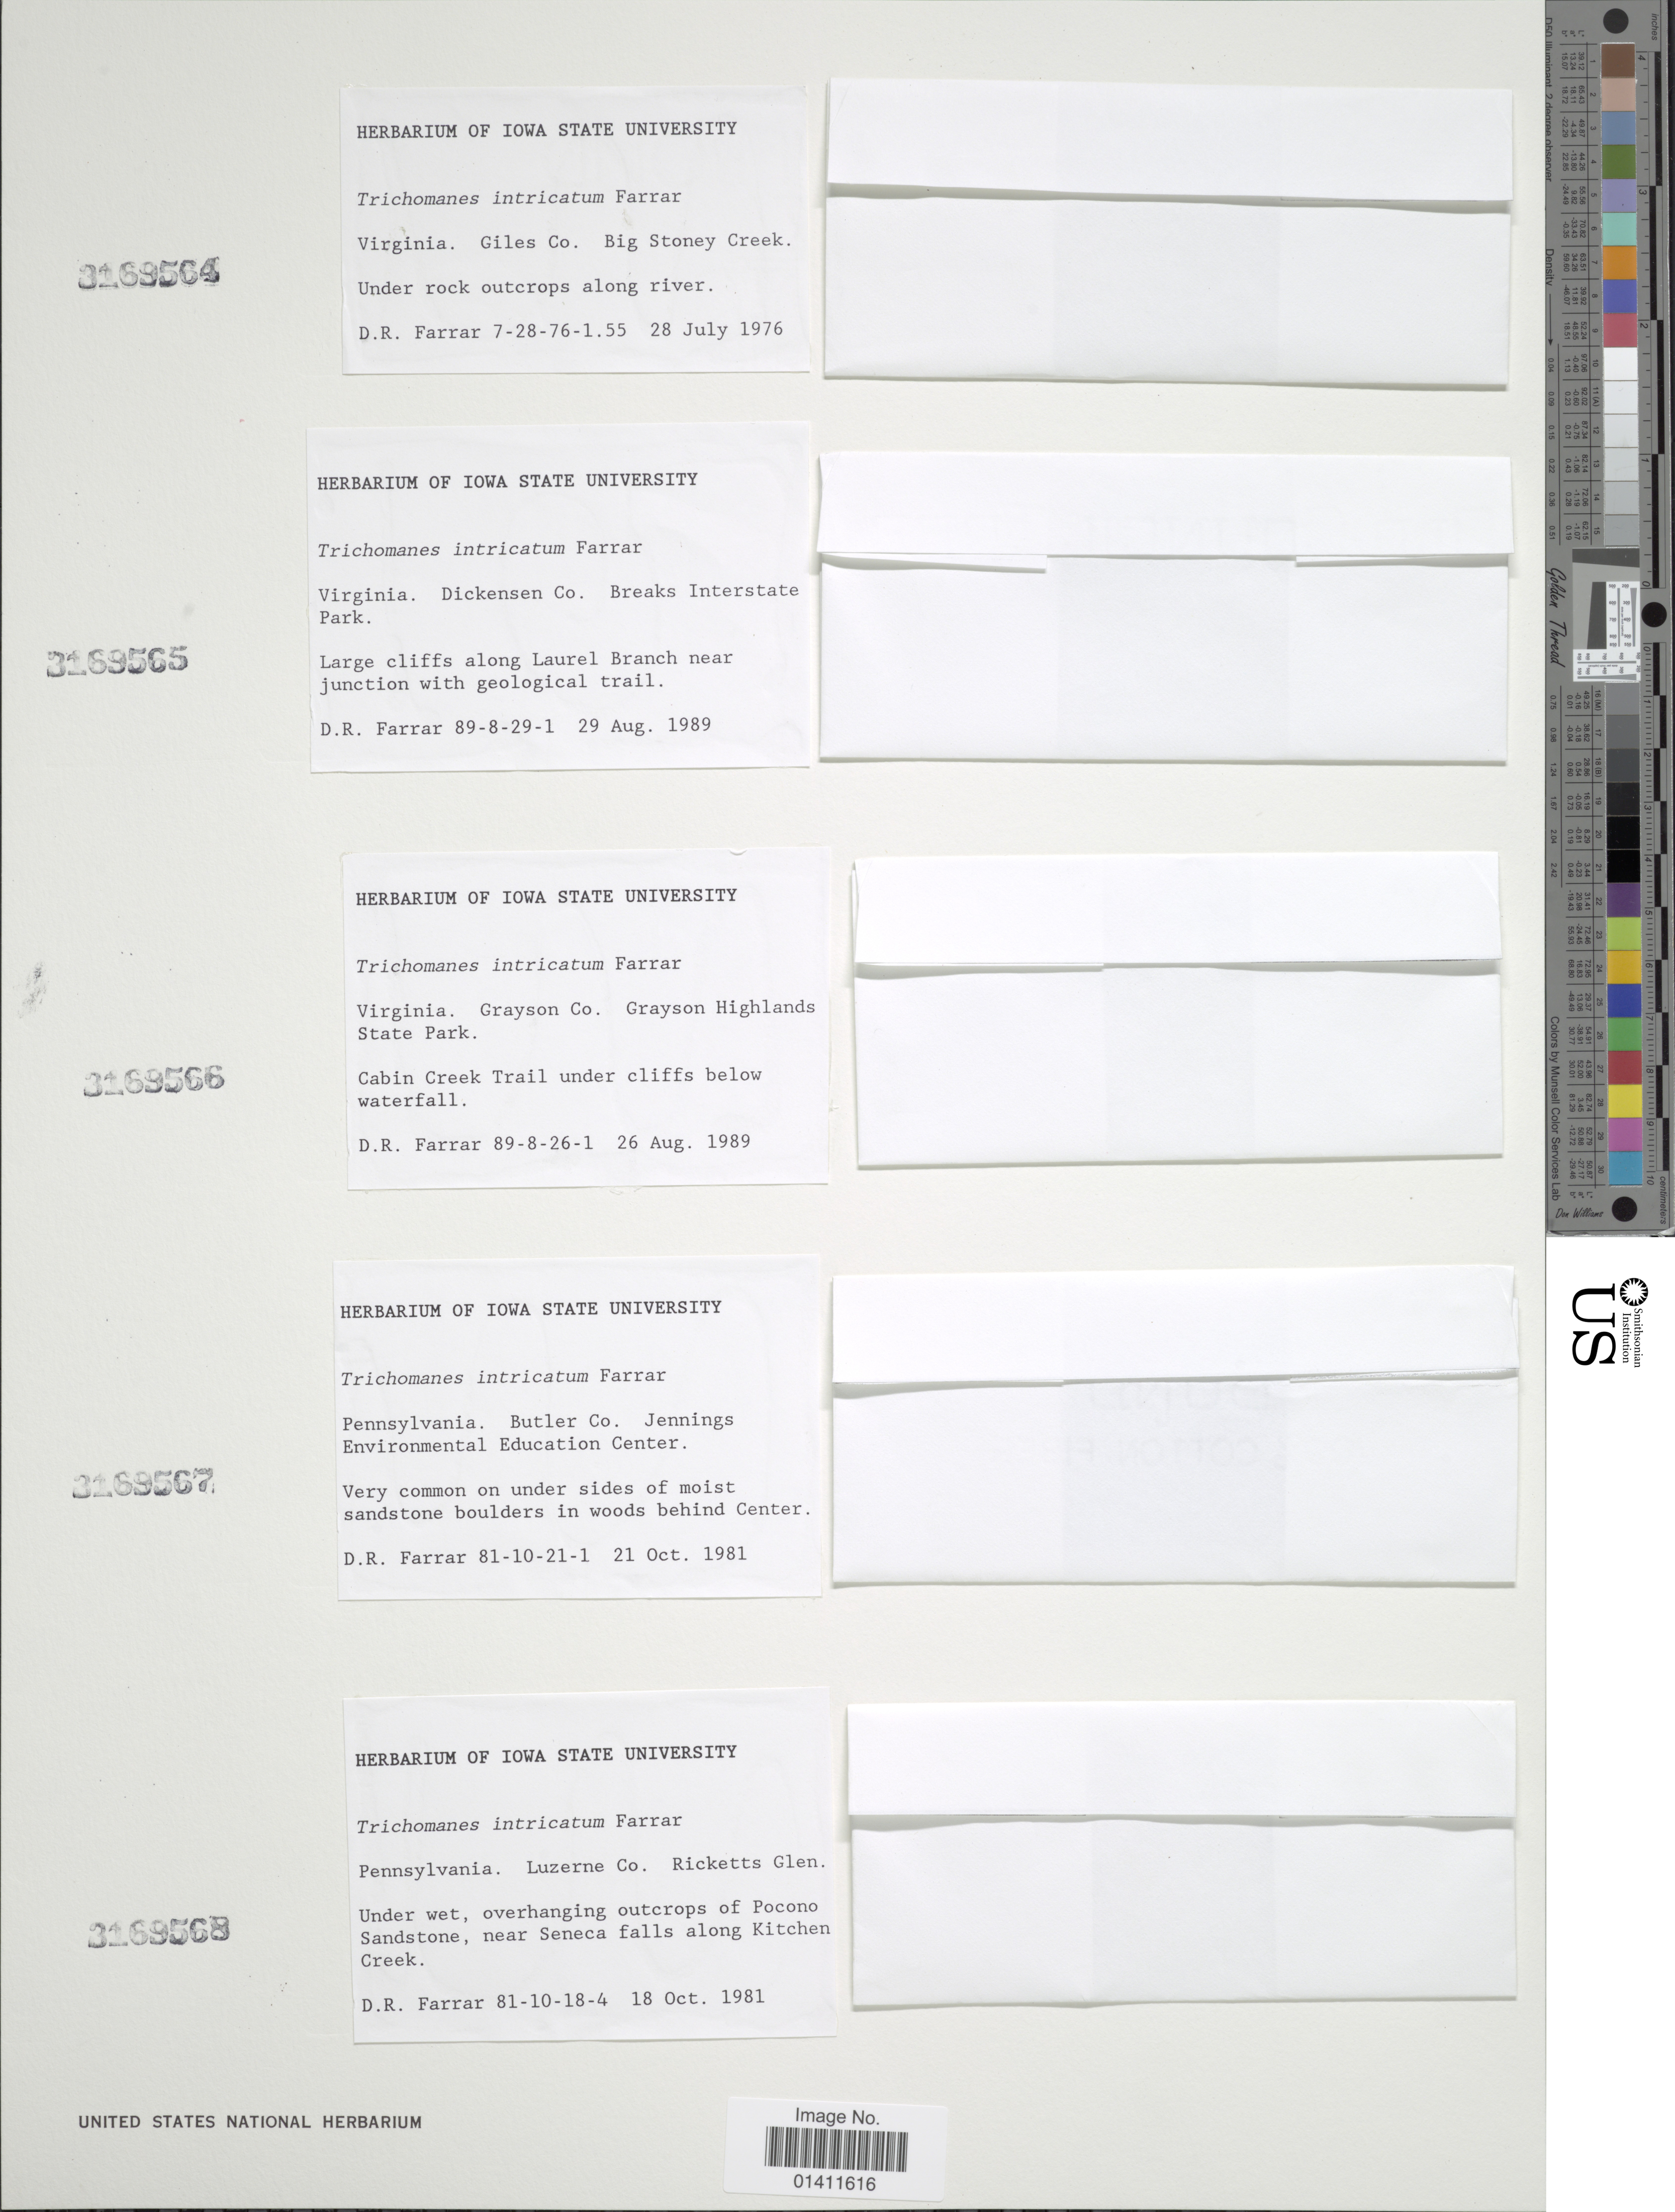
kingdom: Plantae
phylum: Tracheophyta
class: Polypodiopsida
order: Hymenophyllales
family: Hymenophyllaceae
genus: Vandenboschia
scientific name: Vandenboschia intricatum (Farrar) comb. ined., 2015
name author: (Farrar)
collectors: D. R. Farrar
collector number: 81-10-21-1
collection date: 1981-10-21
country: United States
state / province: Pennsylvania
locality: Butler Co. Jennings Environmental Education Center.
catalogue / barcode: US 3169567-4